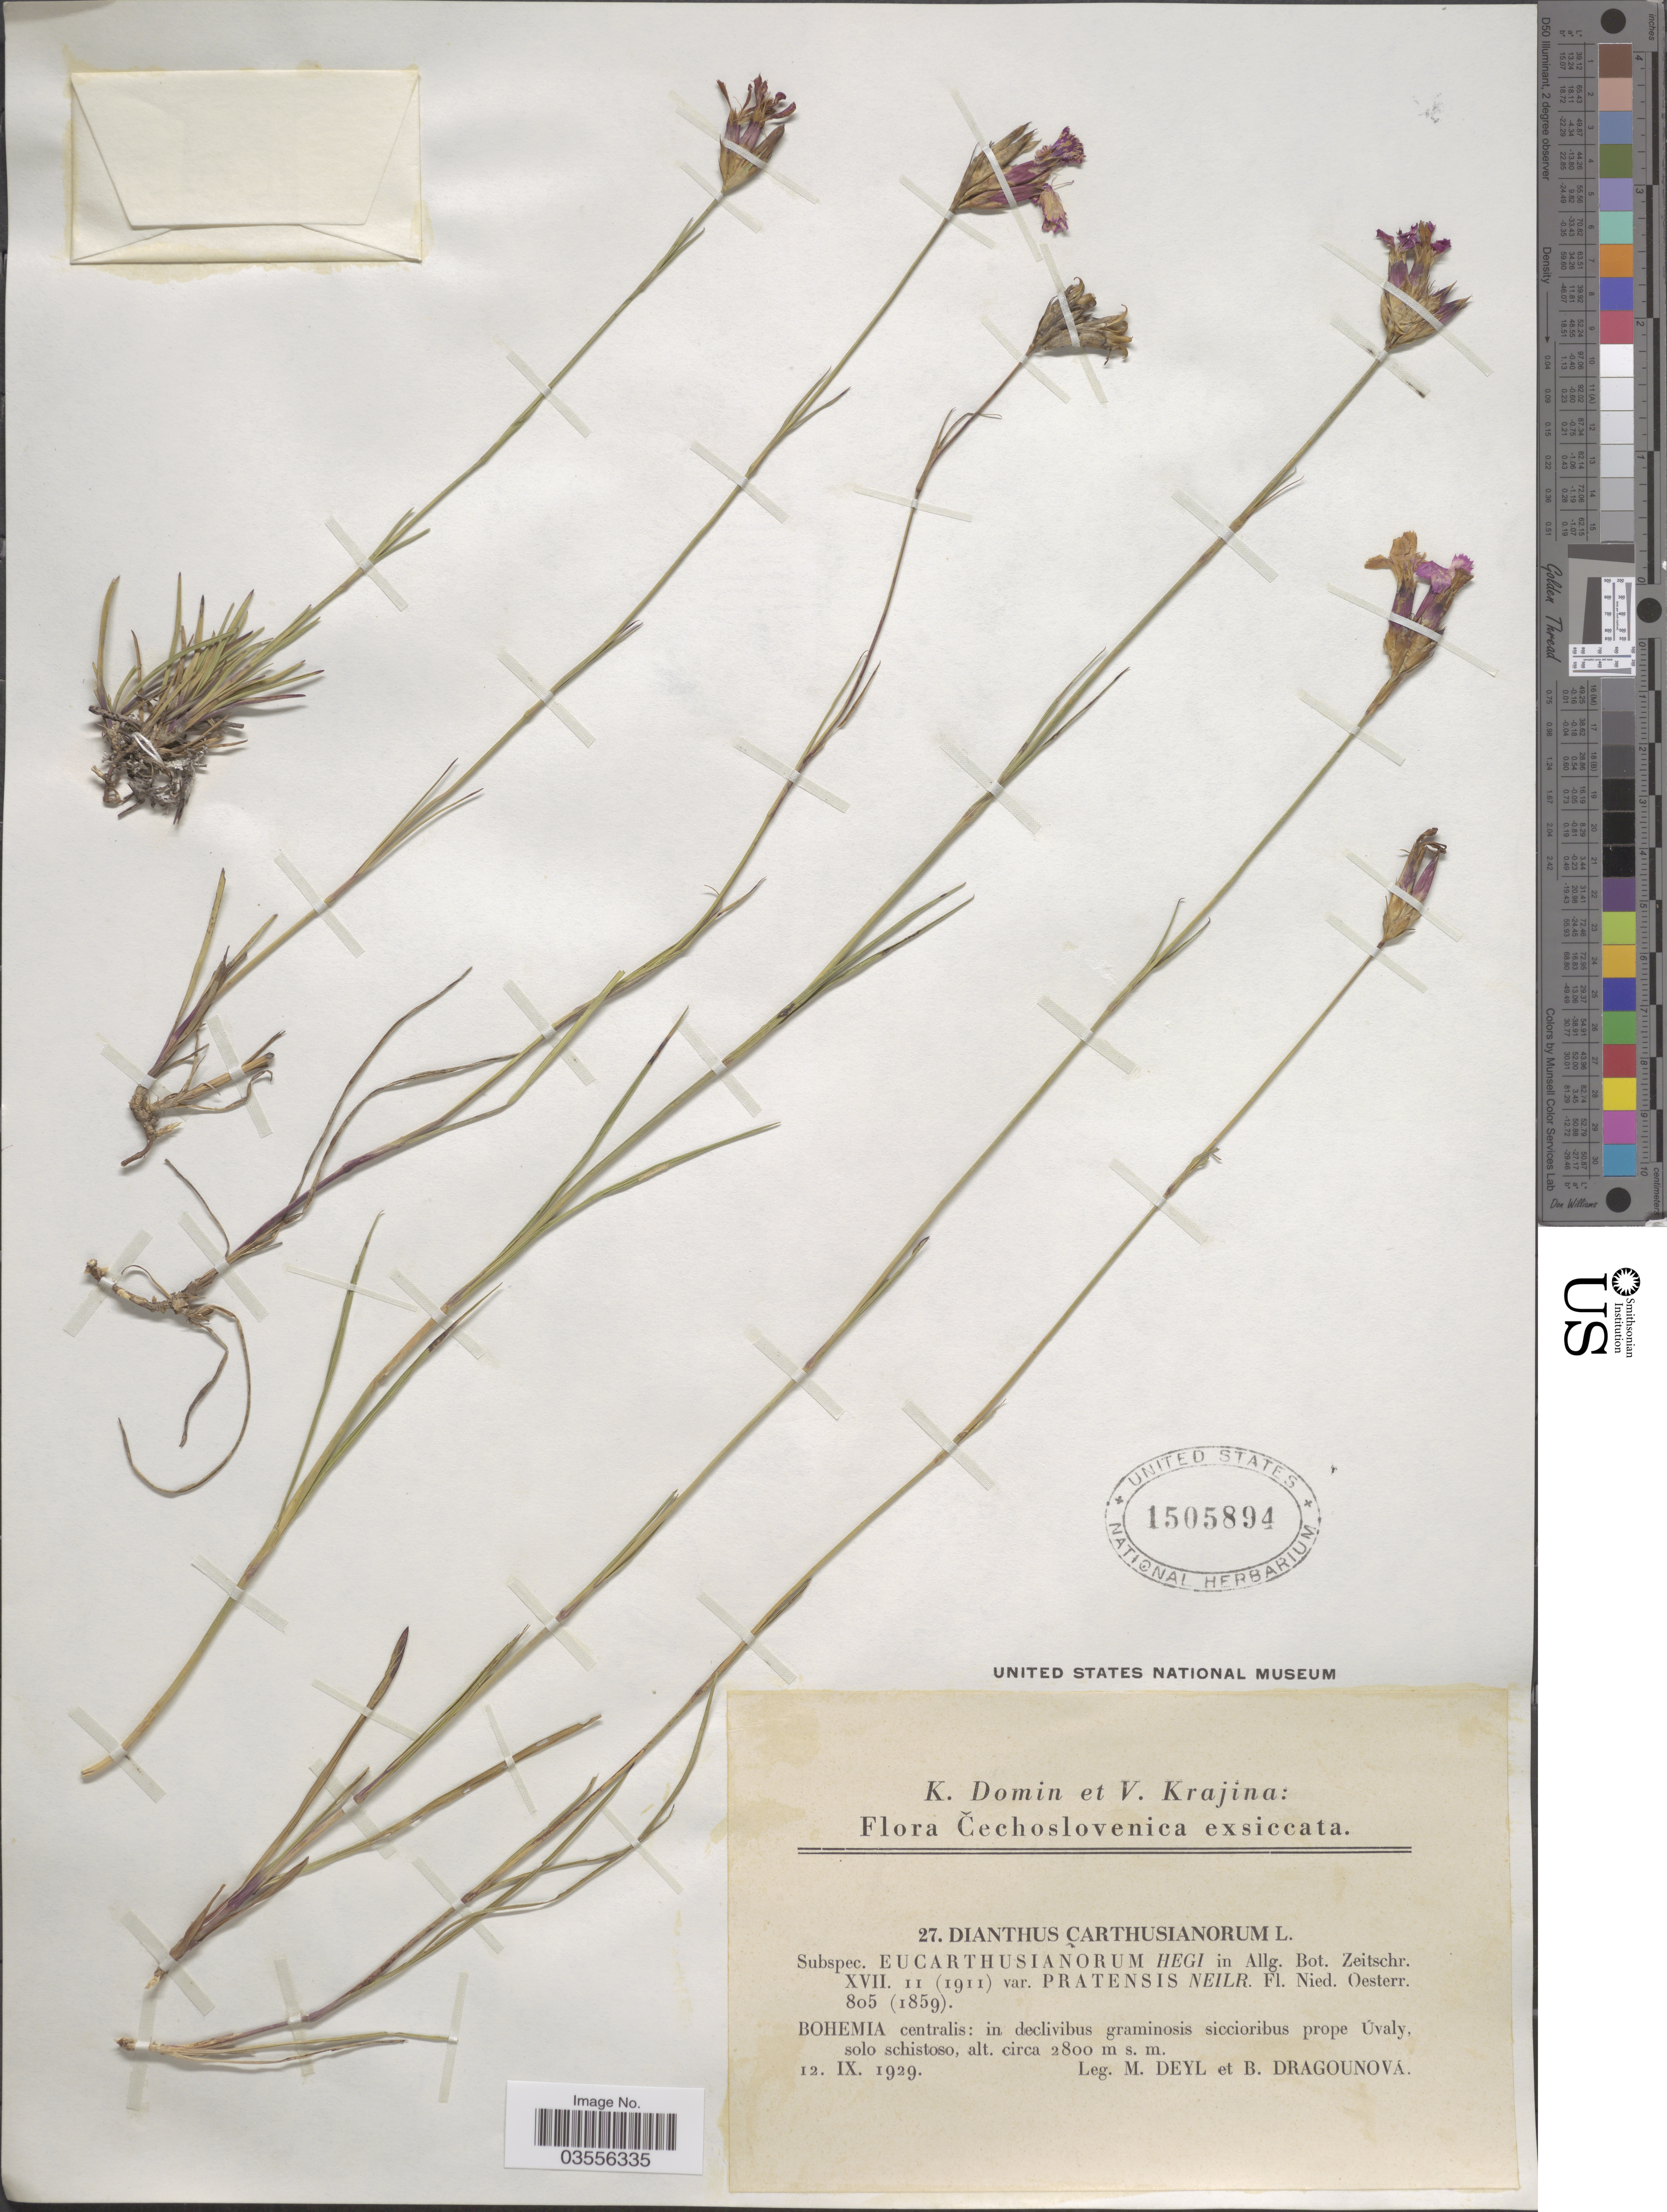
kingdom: Plantae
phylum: Tracheophyta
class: Magnoliopsida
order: Caryophyllales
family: Caryophyllaceae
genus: Dianthus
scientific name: Dianthus carthusianorum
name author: L.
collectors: M. Deyl & B. Dragounová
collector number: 27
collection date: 1929-09-12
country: Czechia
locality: Čechoslovenica. Bohemia centralis: prope Úvaly.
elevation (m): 2800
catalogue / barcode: US 1505894